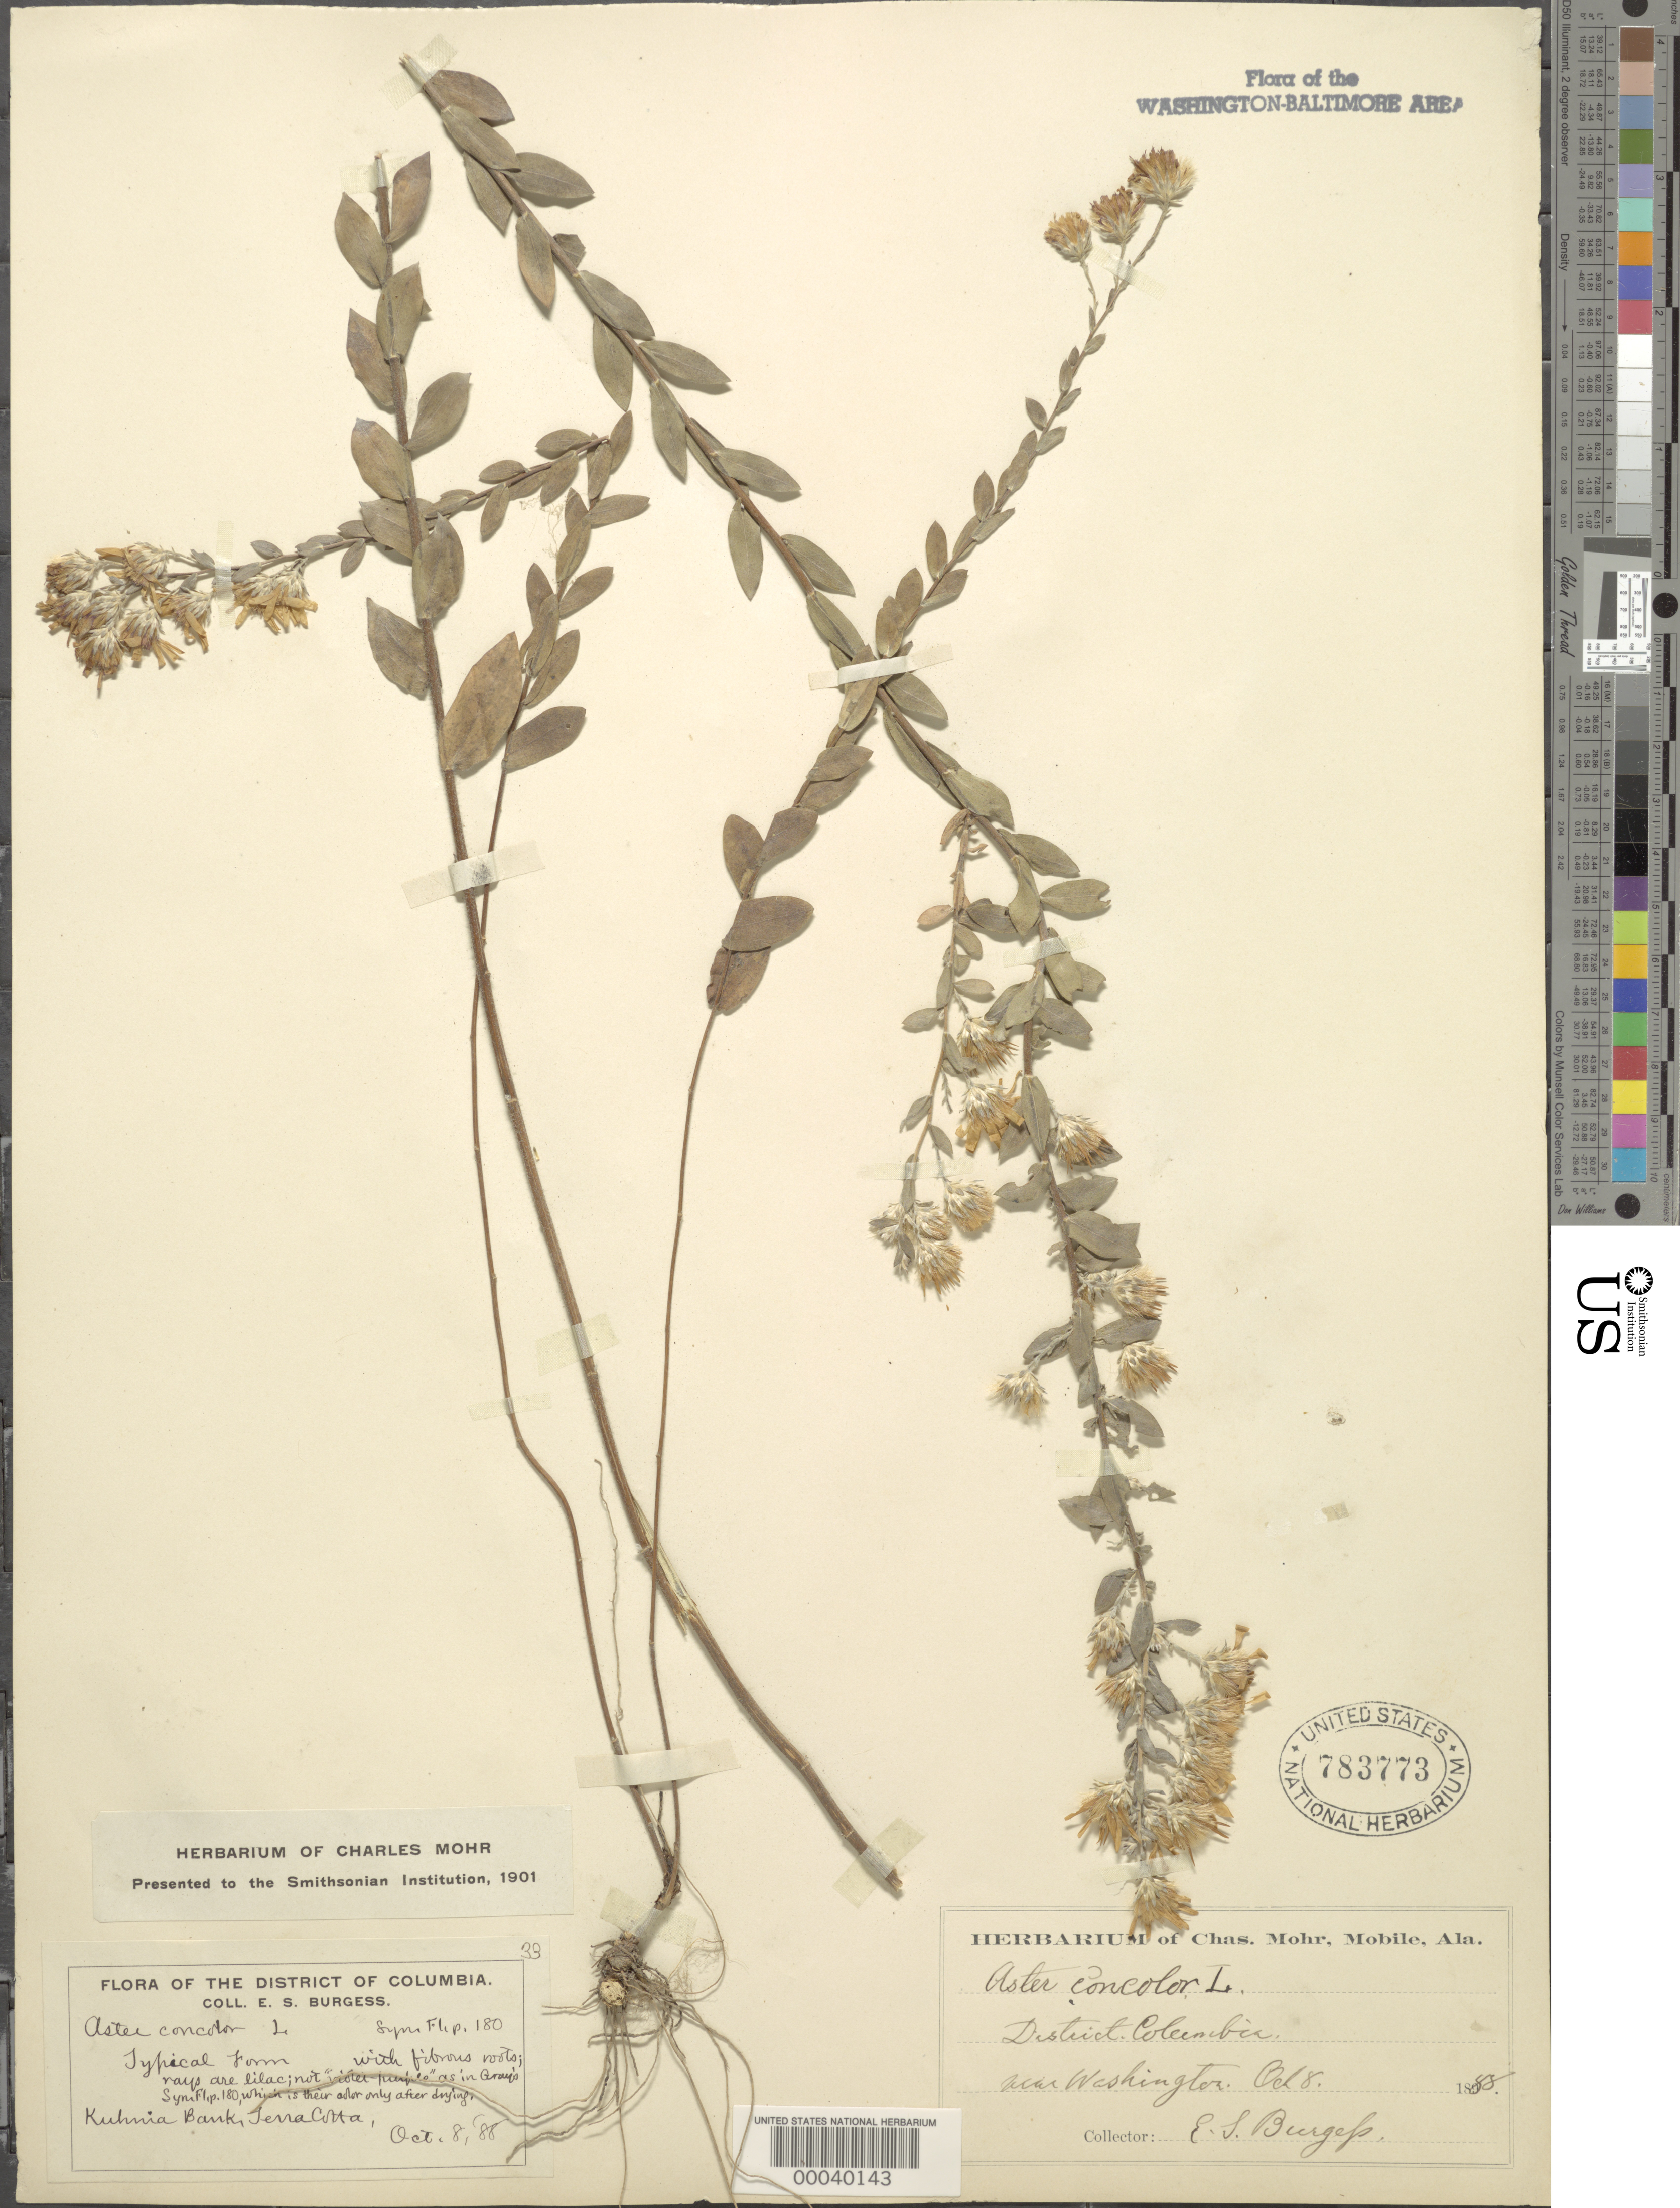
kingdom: Plantae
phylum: Tracheophyta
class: Magnoliopsida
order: Asterales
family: Asteraceae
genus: Symphyotrichum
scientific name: Symphyotrichum concolor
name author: (L.) G.L. Nesom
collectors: E. Burgess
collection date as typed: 08 Oct 1888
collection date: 1888-10-08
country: United States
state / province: District of Columbia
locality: Terra Cotta Kuhnia Bank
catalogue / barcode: US 783773